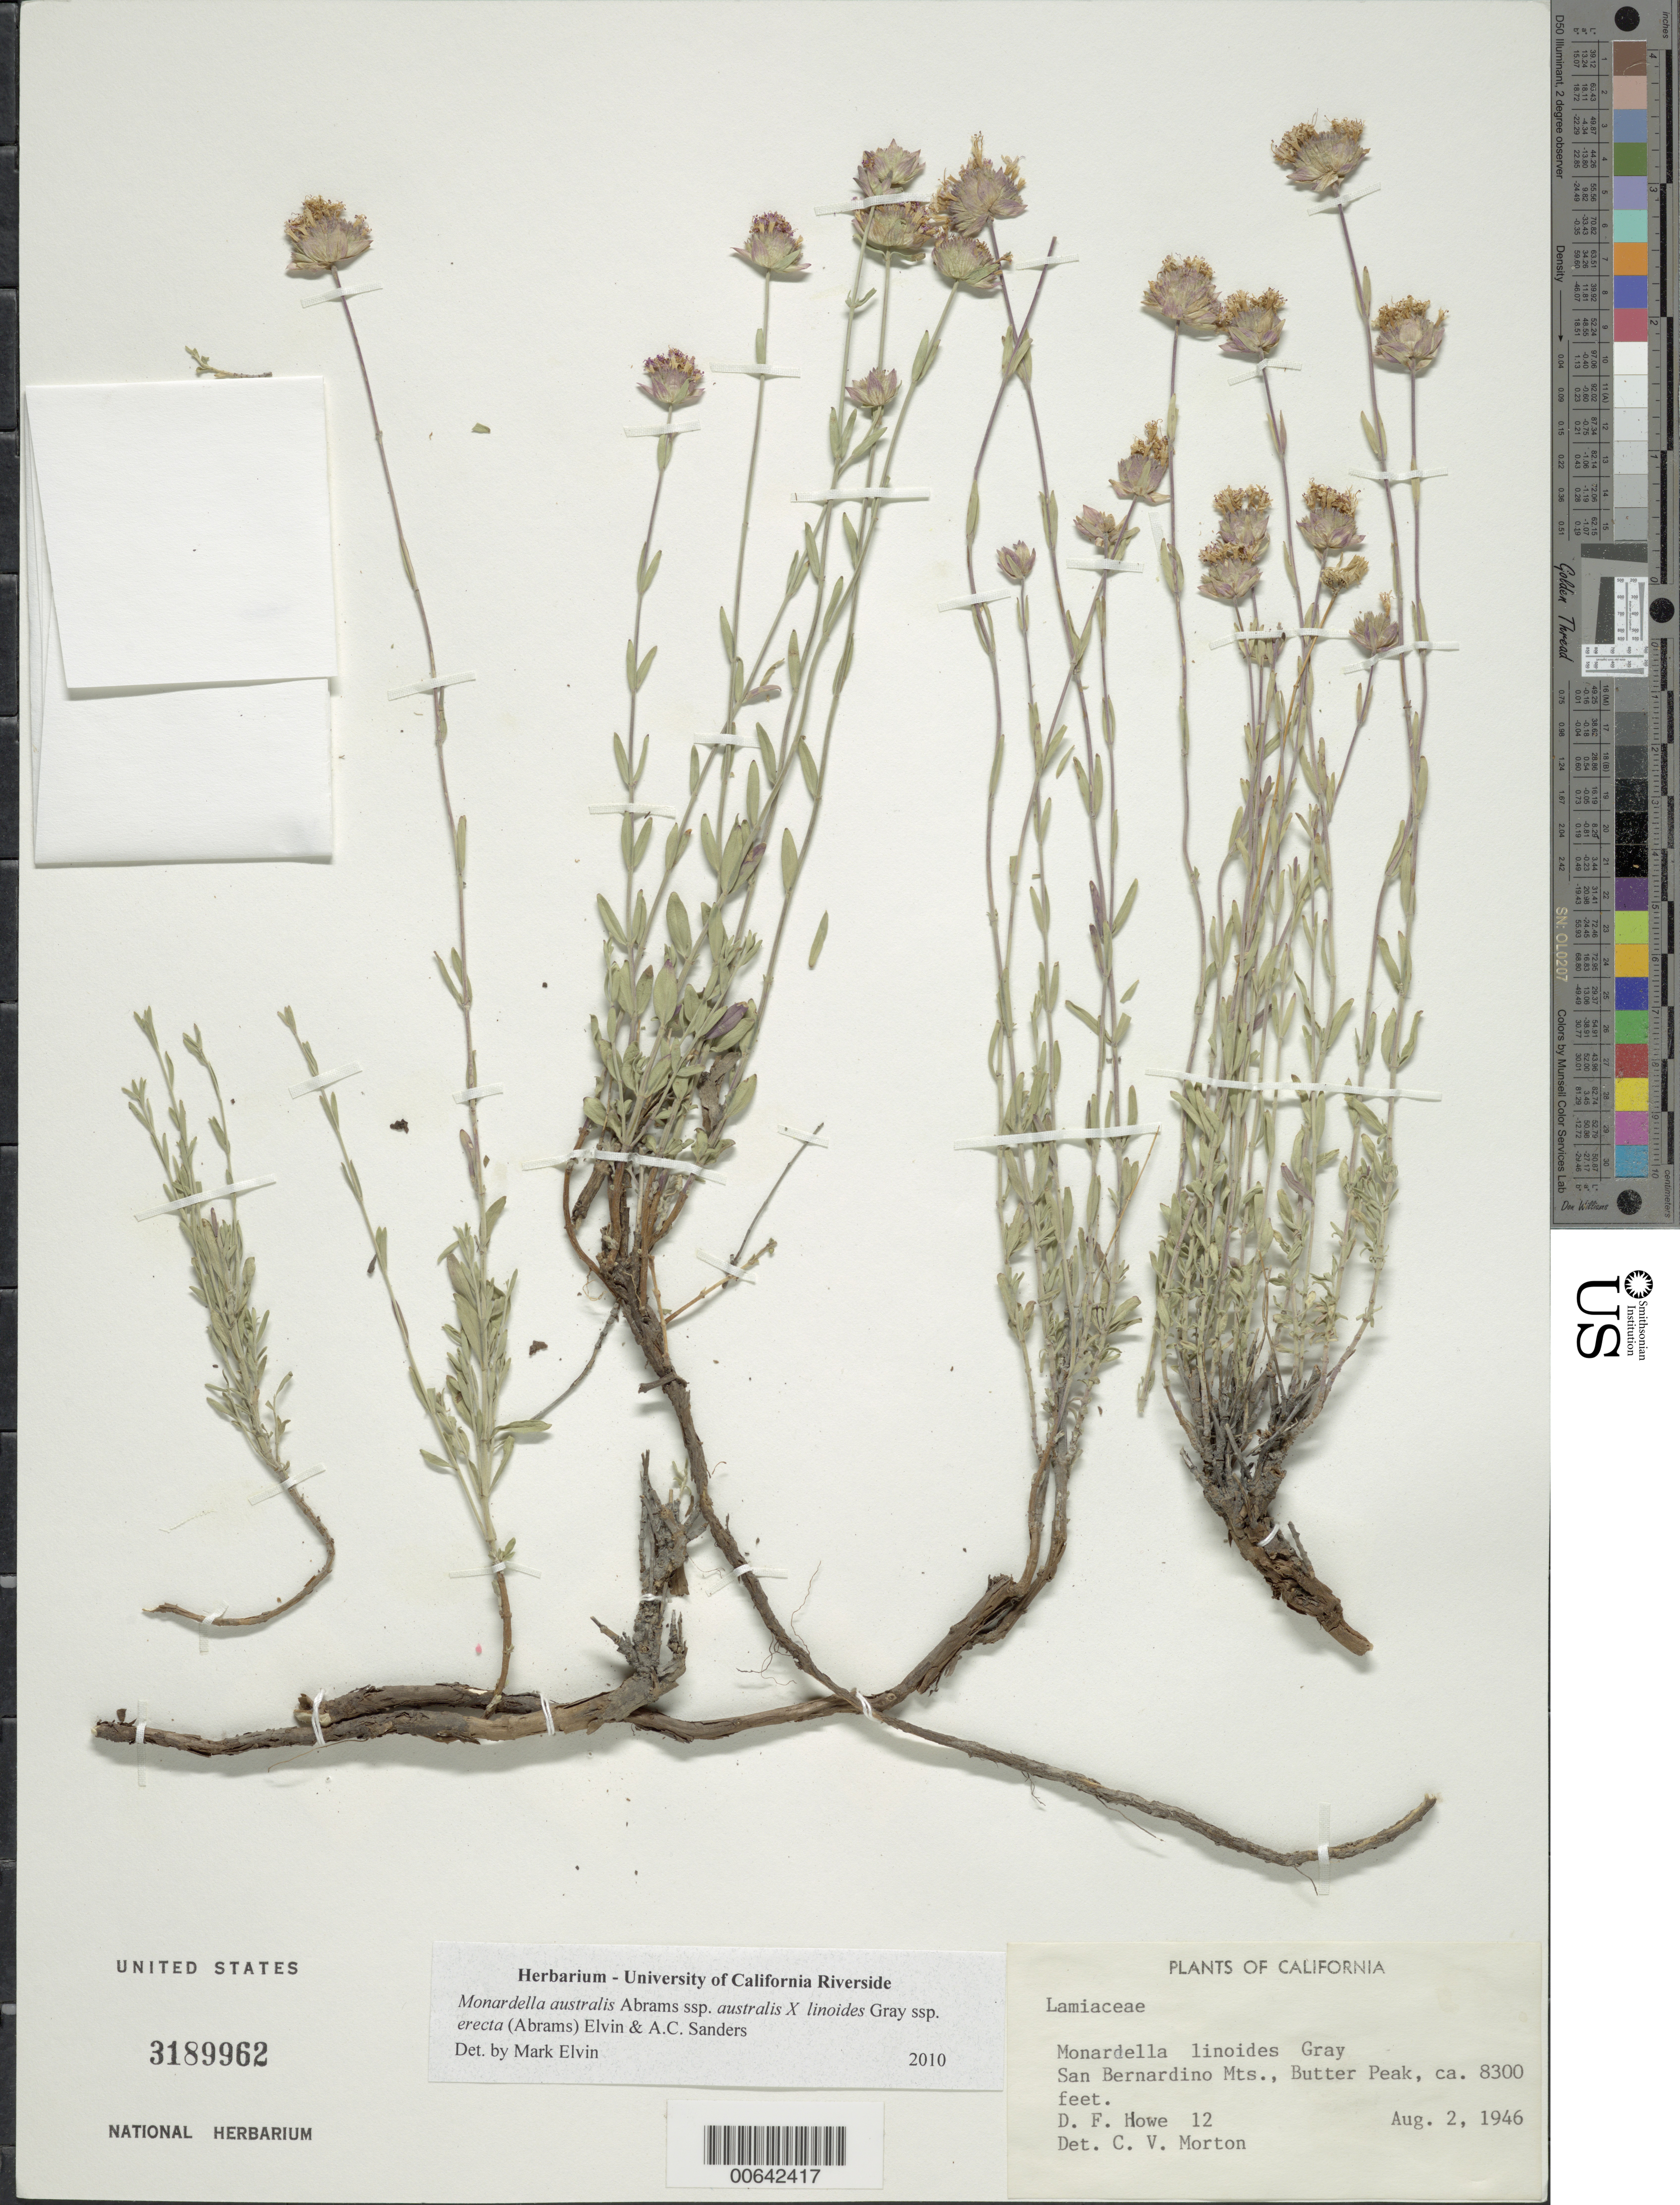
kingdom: Plantae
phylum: Tracheophyta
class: Magnoliopsida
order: Lamiales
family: Lamiaceae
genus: Monardella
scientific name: Monardella australis subsp. erecta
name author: (Abrams) Elvin & A.C. Sanders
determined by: Elvin, M. A.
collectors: D. Howe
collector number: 12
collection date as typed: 02 Aug 1946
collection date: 1946-08-02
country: United States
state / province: California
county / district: San Bernardino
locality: San Bernardino Mts., Butter Peak.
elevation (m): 2530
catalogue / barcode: US 3189962